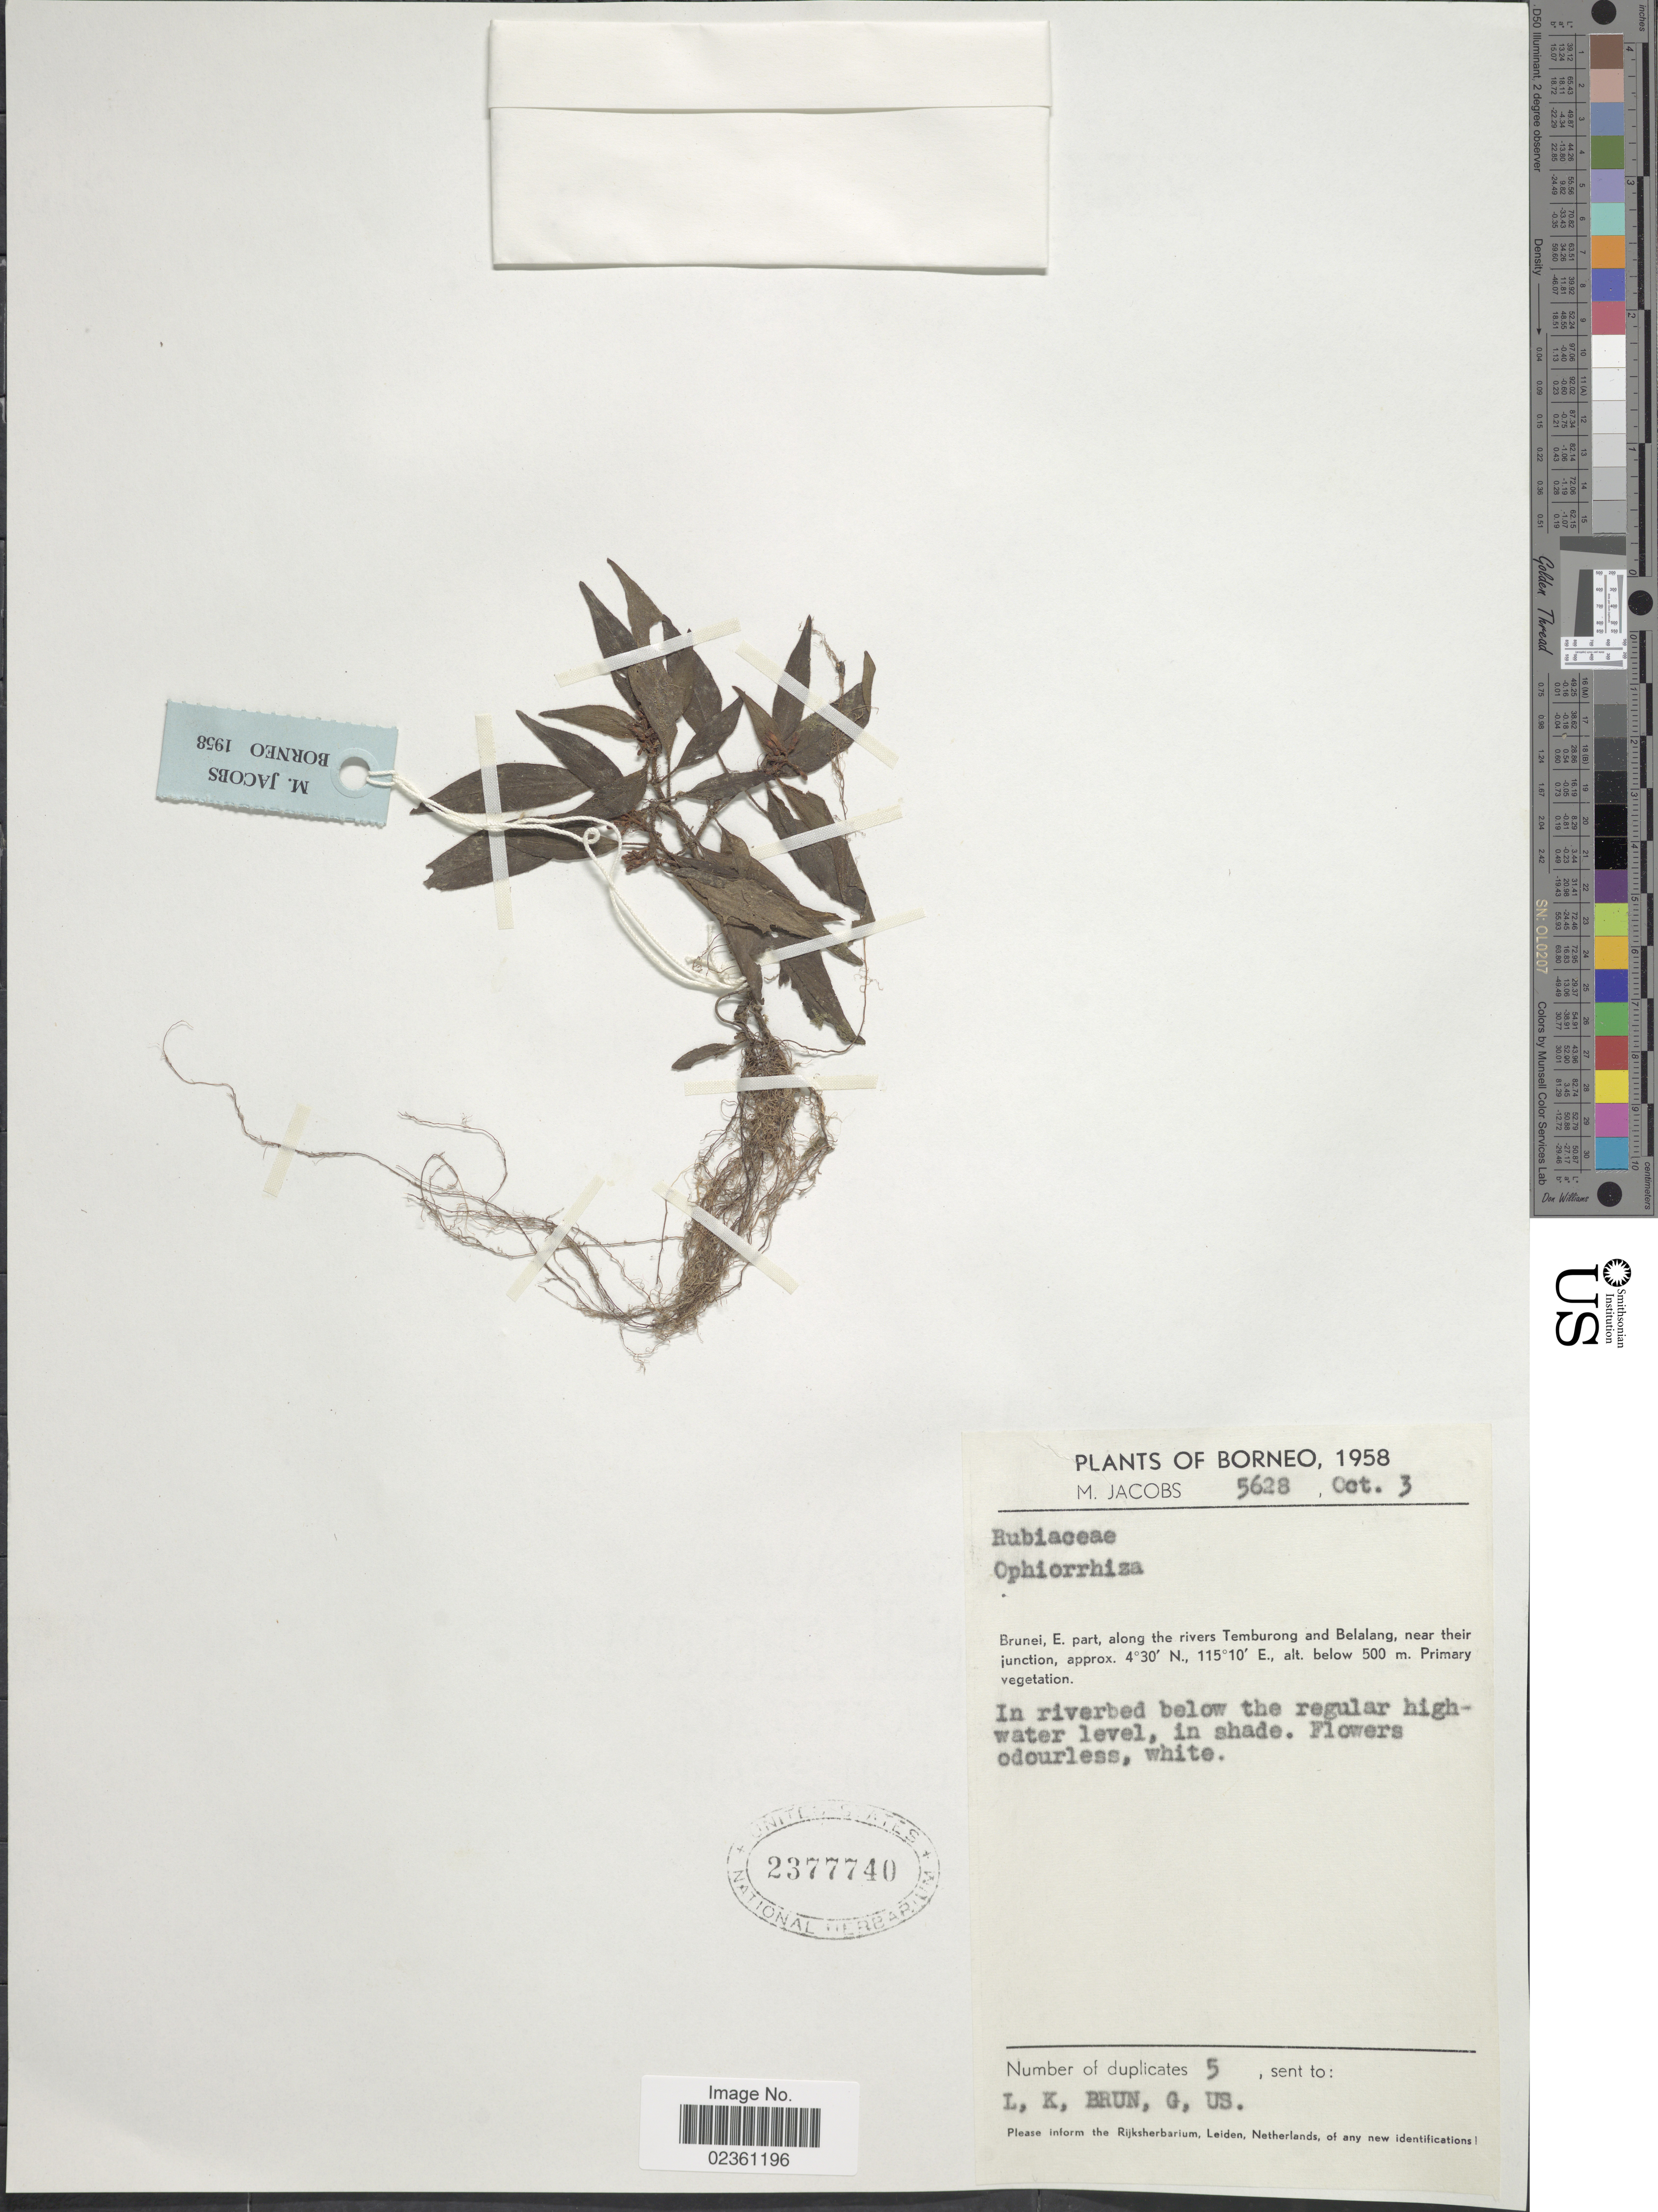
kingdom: Plantae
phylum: Tracheophyta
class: Magnoliopsida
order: Gentianales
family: Rubiaceae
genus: Ophiorrhiza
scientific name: Ophiorrhiza sp.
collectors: M. Jacobs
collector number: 5628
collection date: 1958-10-03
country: Brunei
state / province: Brunei and Muara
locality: Borneo, Brunei, E part, along the rivers Temburong and Belalang, near their junction. Primary vegetation, In riverbed below the regular highwater level, in shade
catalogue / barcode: US 2377740